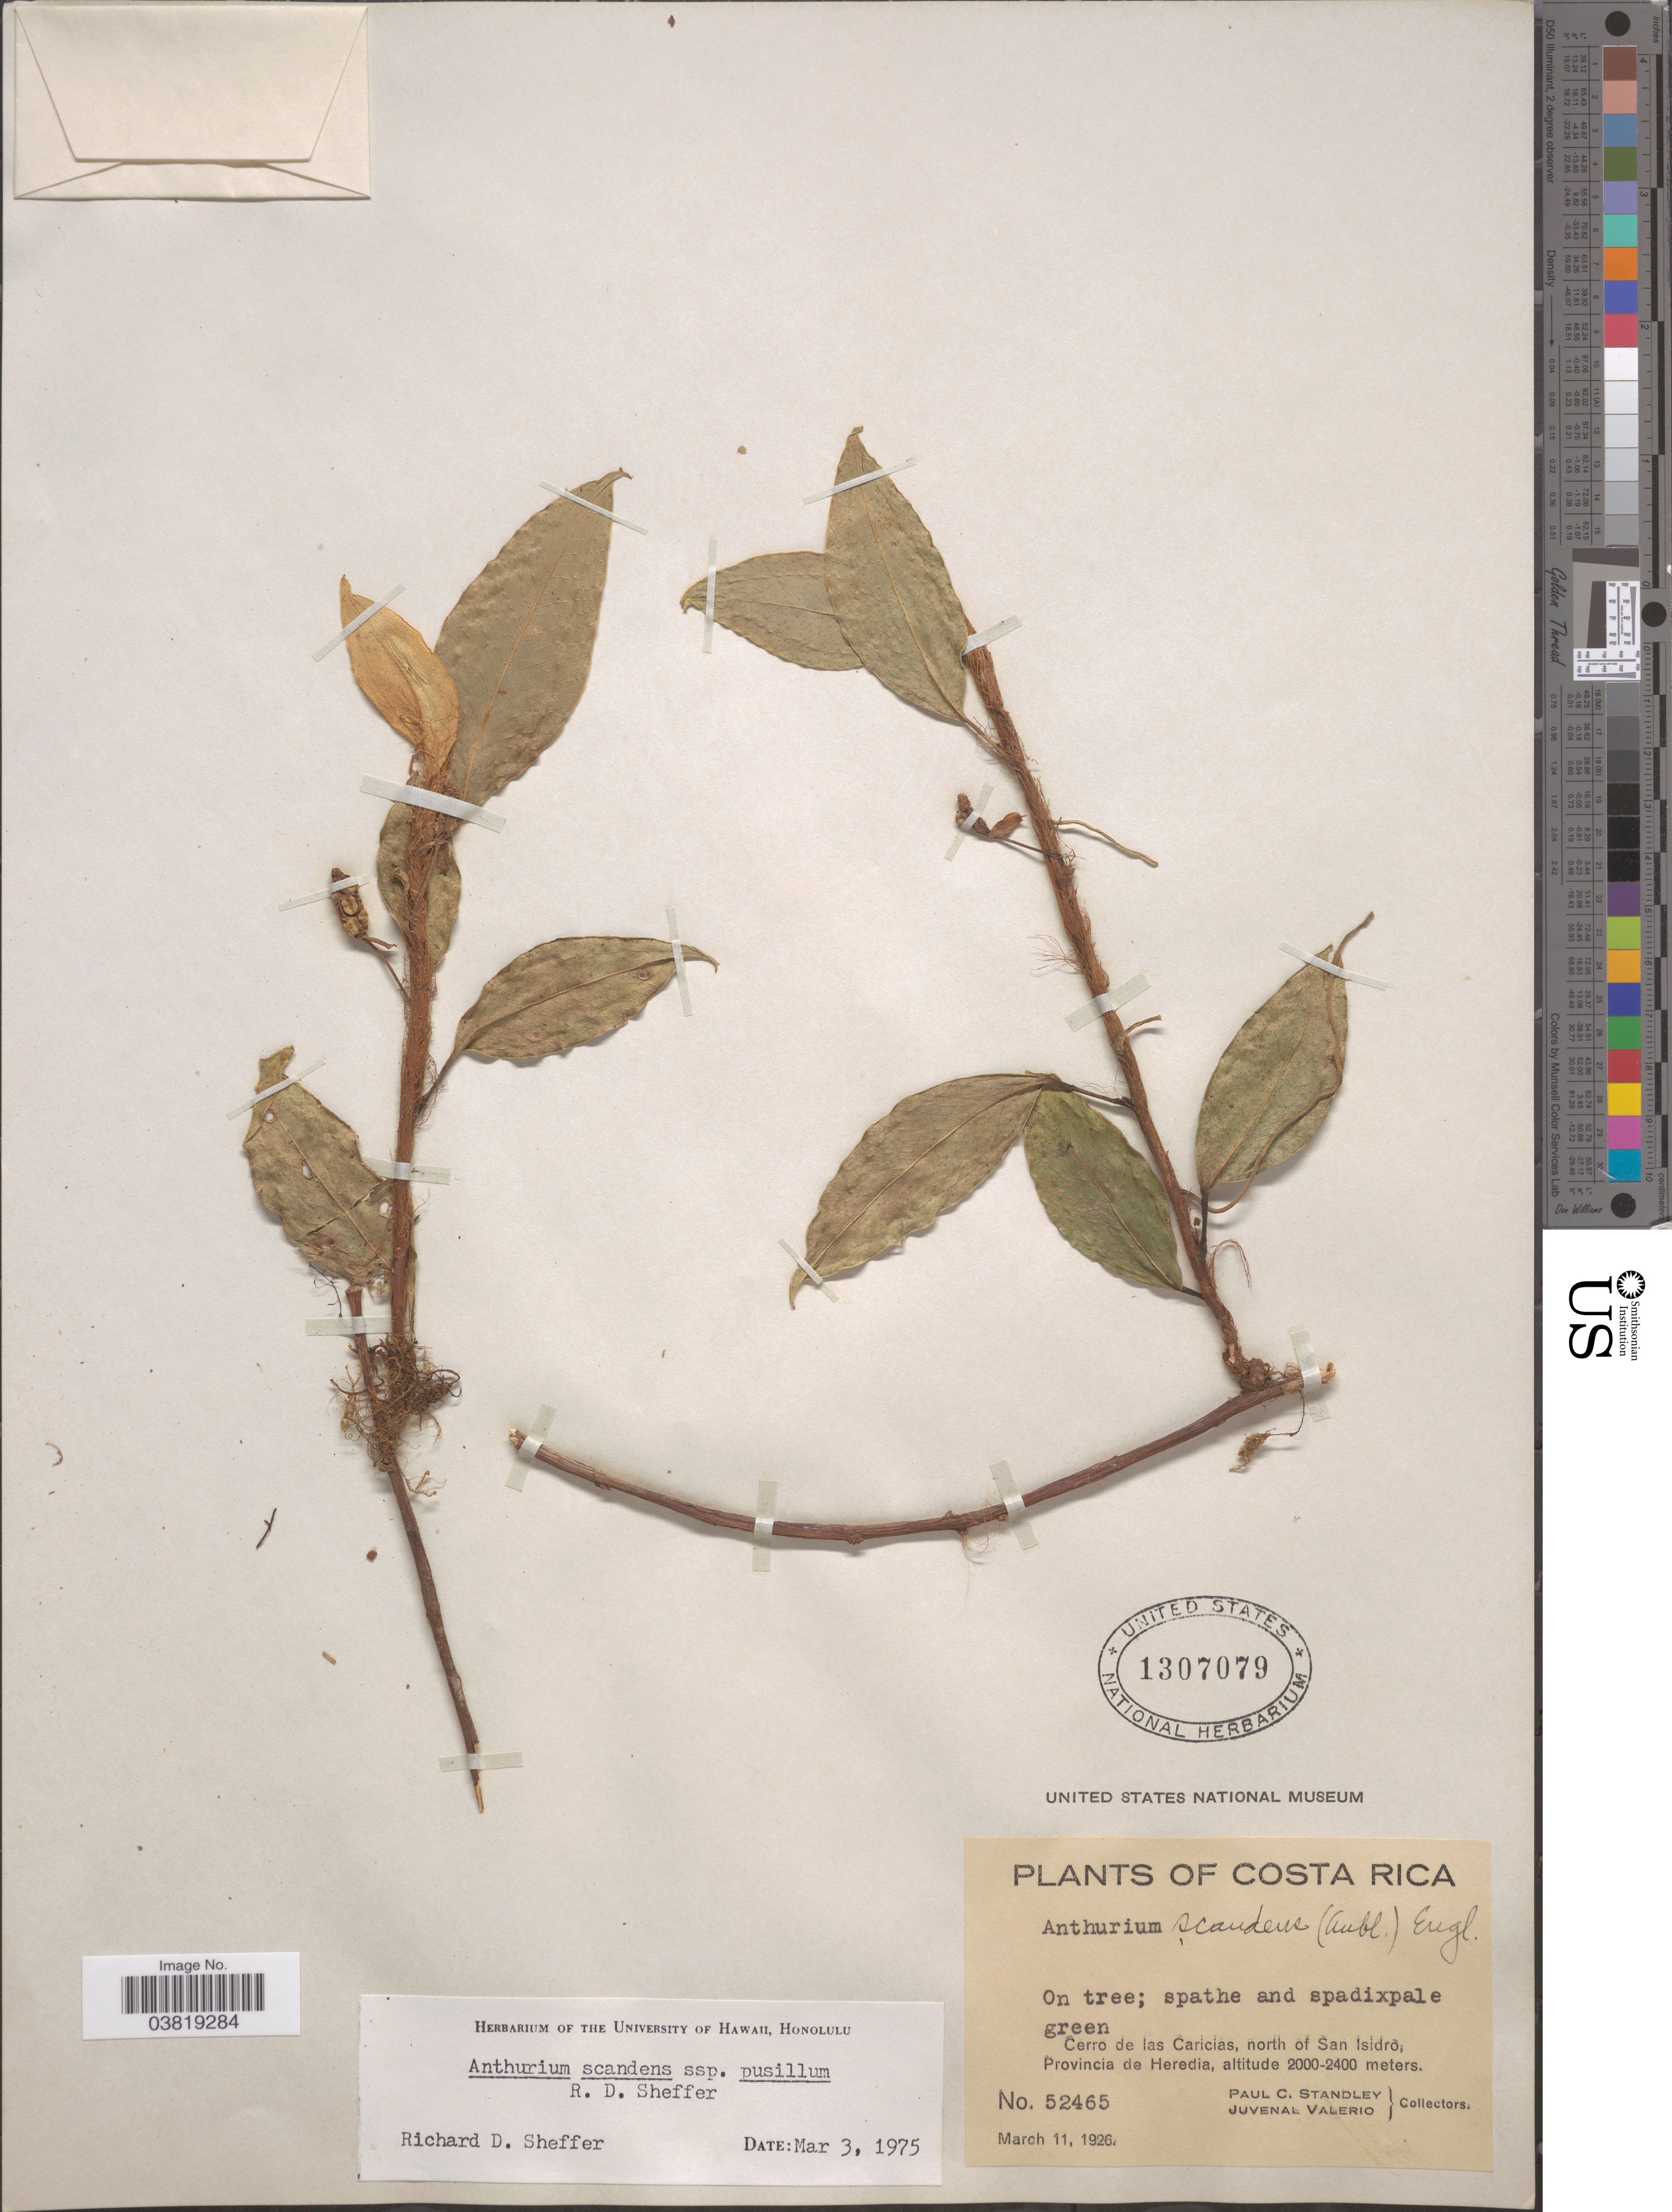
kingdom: Plantae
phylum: Tracheophyta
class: Liliopsida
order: Alismatales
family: Araceae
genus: Anthurium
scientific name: Anthurium scandens subsp. pusillum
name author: Sheffer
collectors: P. C. Standley & J. Valerio R.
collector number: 52465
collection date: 1926-03-11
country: Costa Rica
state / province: Heredia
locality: Cerro de las Caricias, north of San Isidro.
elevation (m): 2000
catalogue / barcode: US 1307079